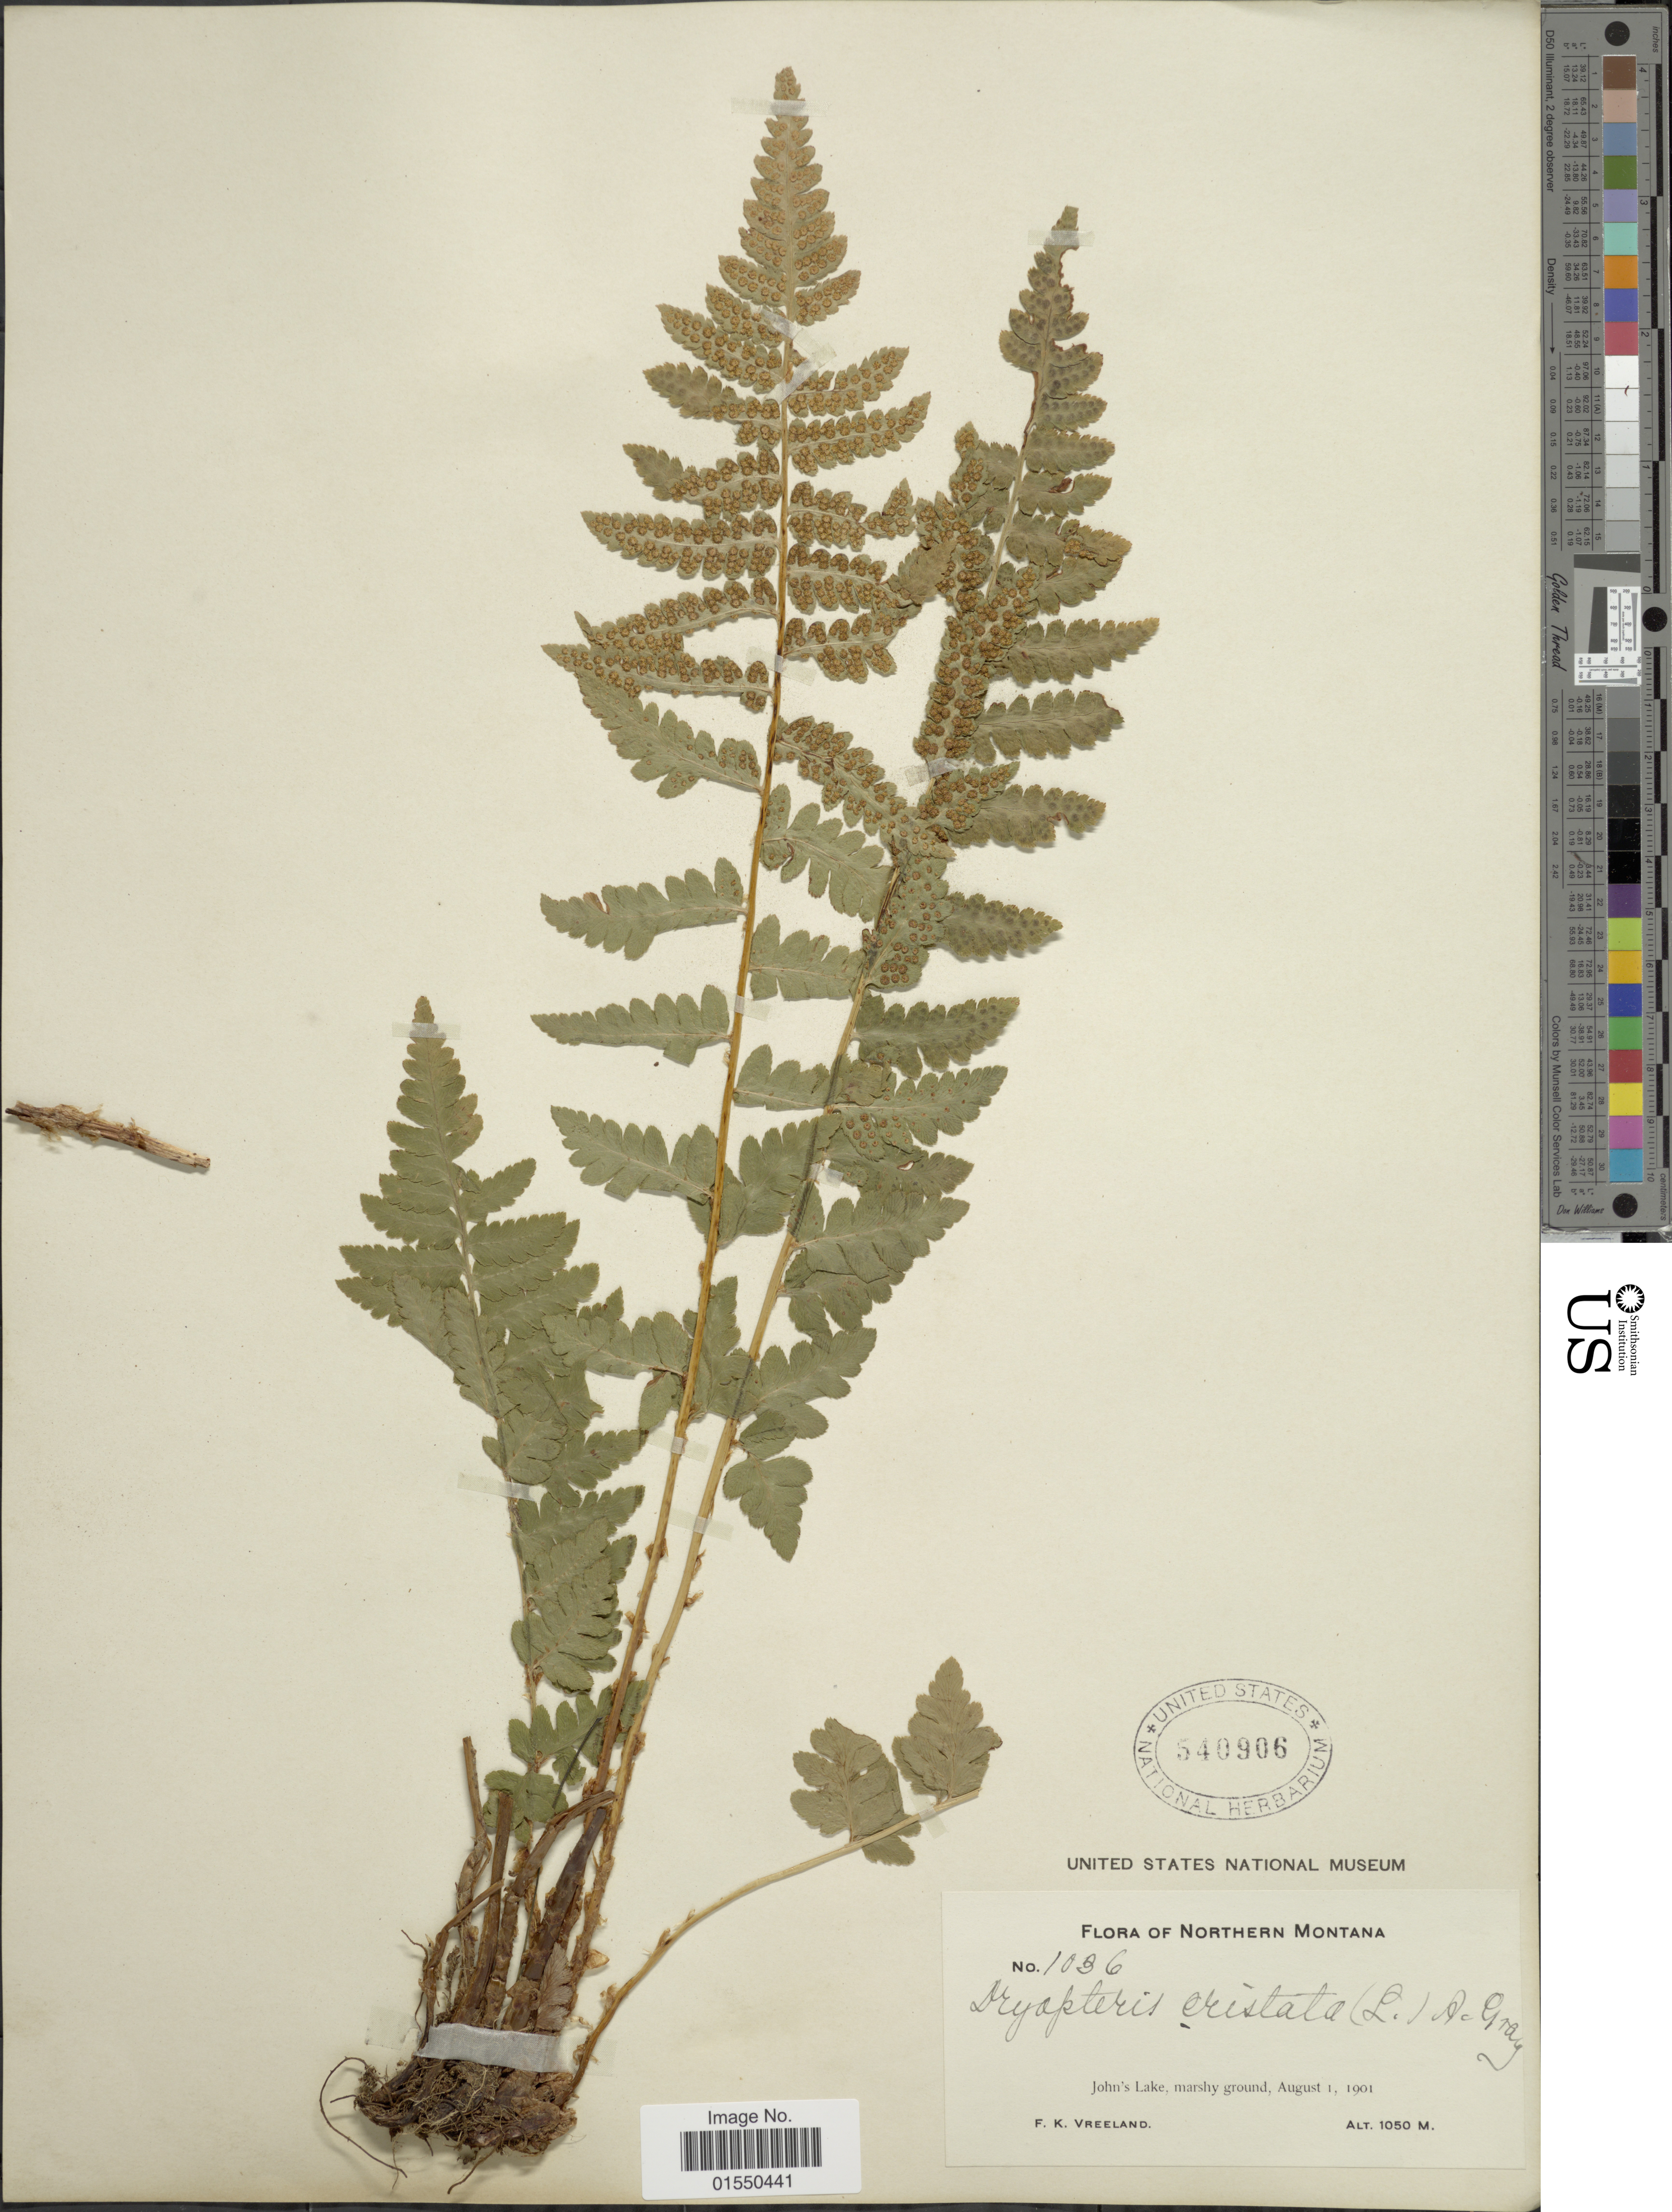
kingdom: Plantae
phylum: Tracheophyta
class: Polypodiopsida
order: Polypodiales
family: Dryopteridaceae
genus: Dryopteris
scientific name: Dryopteris cristata var. spinulosa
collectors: F. Vreeland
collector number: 1036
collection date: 1901-08-01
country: United States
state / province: Montana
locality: Northern Montana, John's Lake, marshy ground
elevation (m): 1050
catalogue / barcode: US 540906